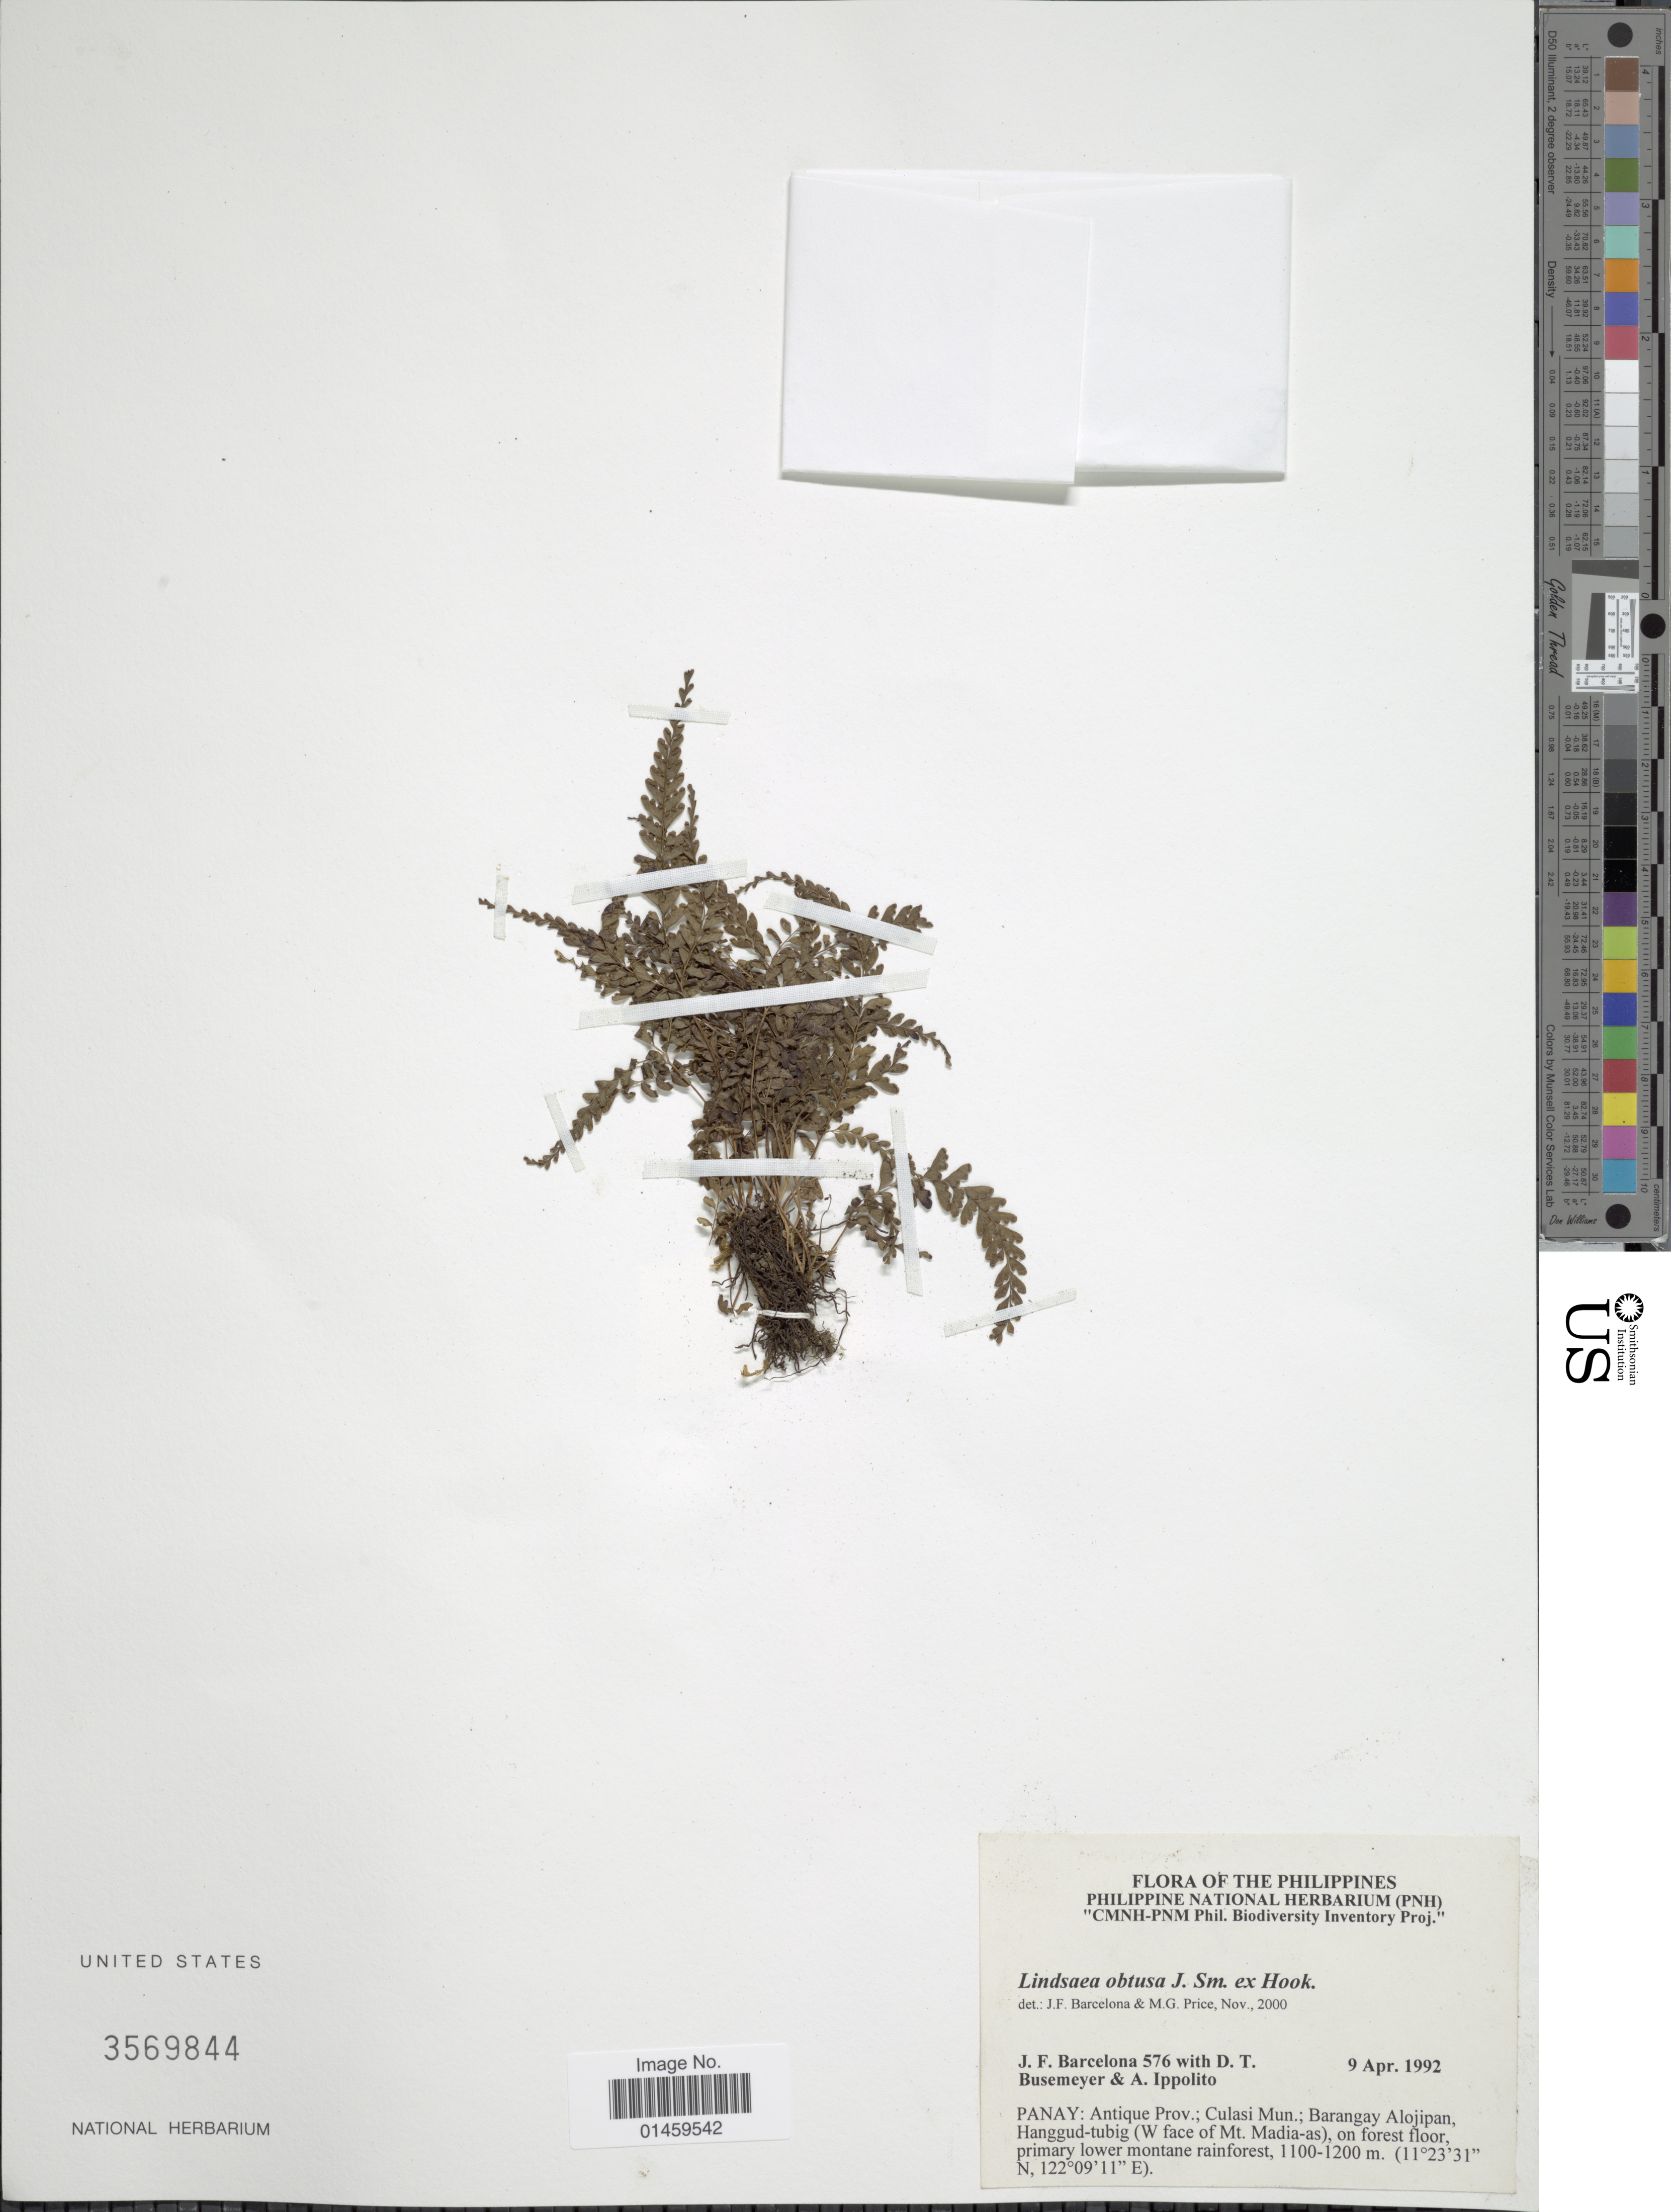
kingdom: Plantae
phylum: Tracheophyta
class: Polypodiopsida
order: Polypodiales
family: Lindsaeaceae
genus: Lindsaea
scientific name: Lindsaea obtusa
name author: J. Sm. ex Hook.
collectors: J. F. Barcelona, D. Busemeyer & A. Ippolito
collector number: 576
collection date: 1992-04-09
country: Philippines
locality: Panay: Antique Prov.; Culasi Mun.; Barangay Alojipan, Hanggud-tubig (W face of Mt. Madia-as).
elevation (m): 1100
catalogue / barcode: US 3569844